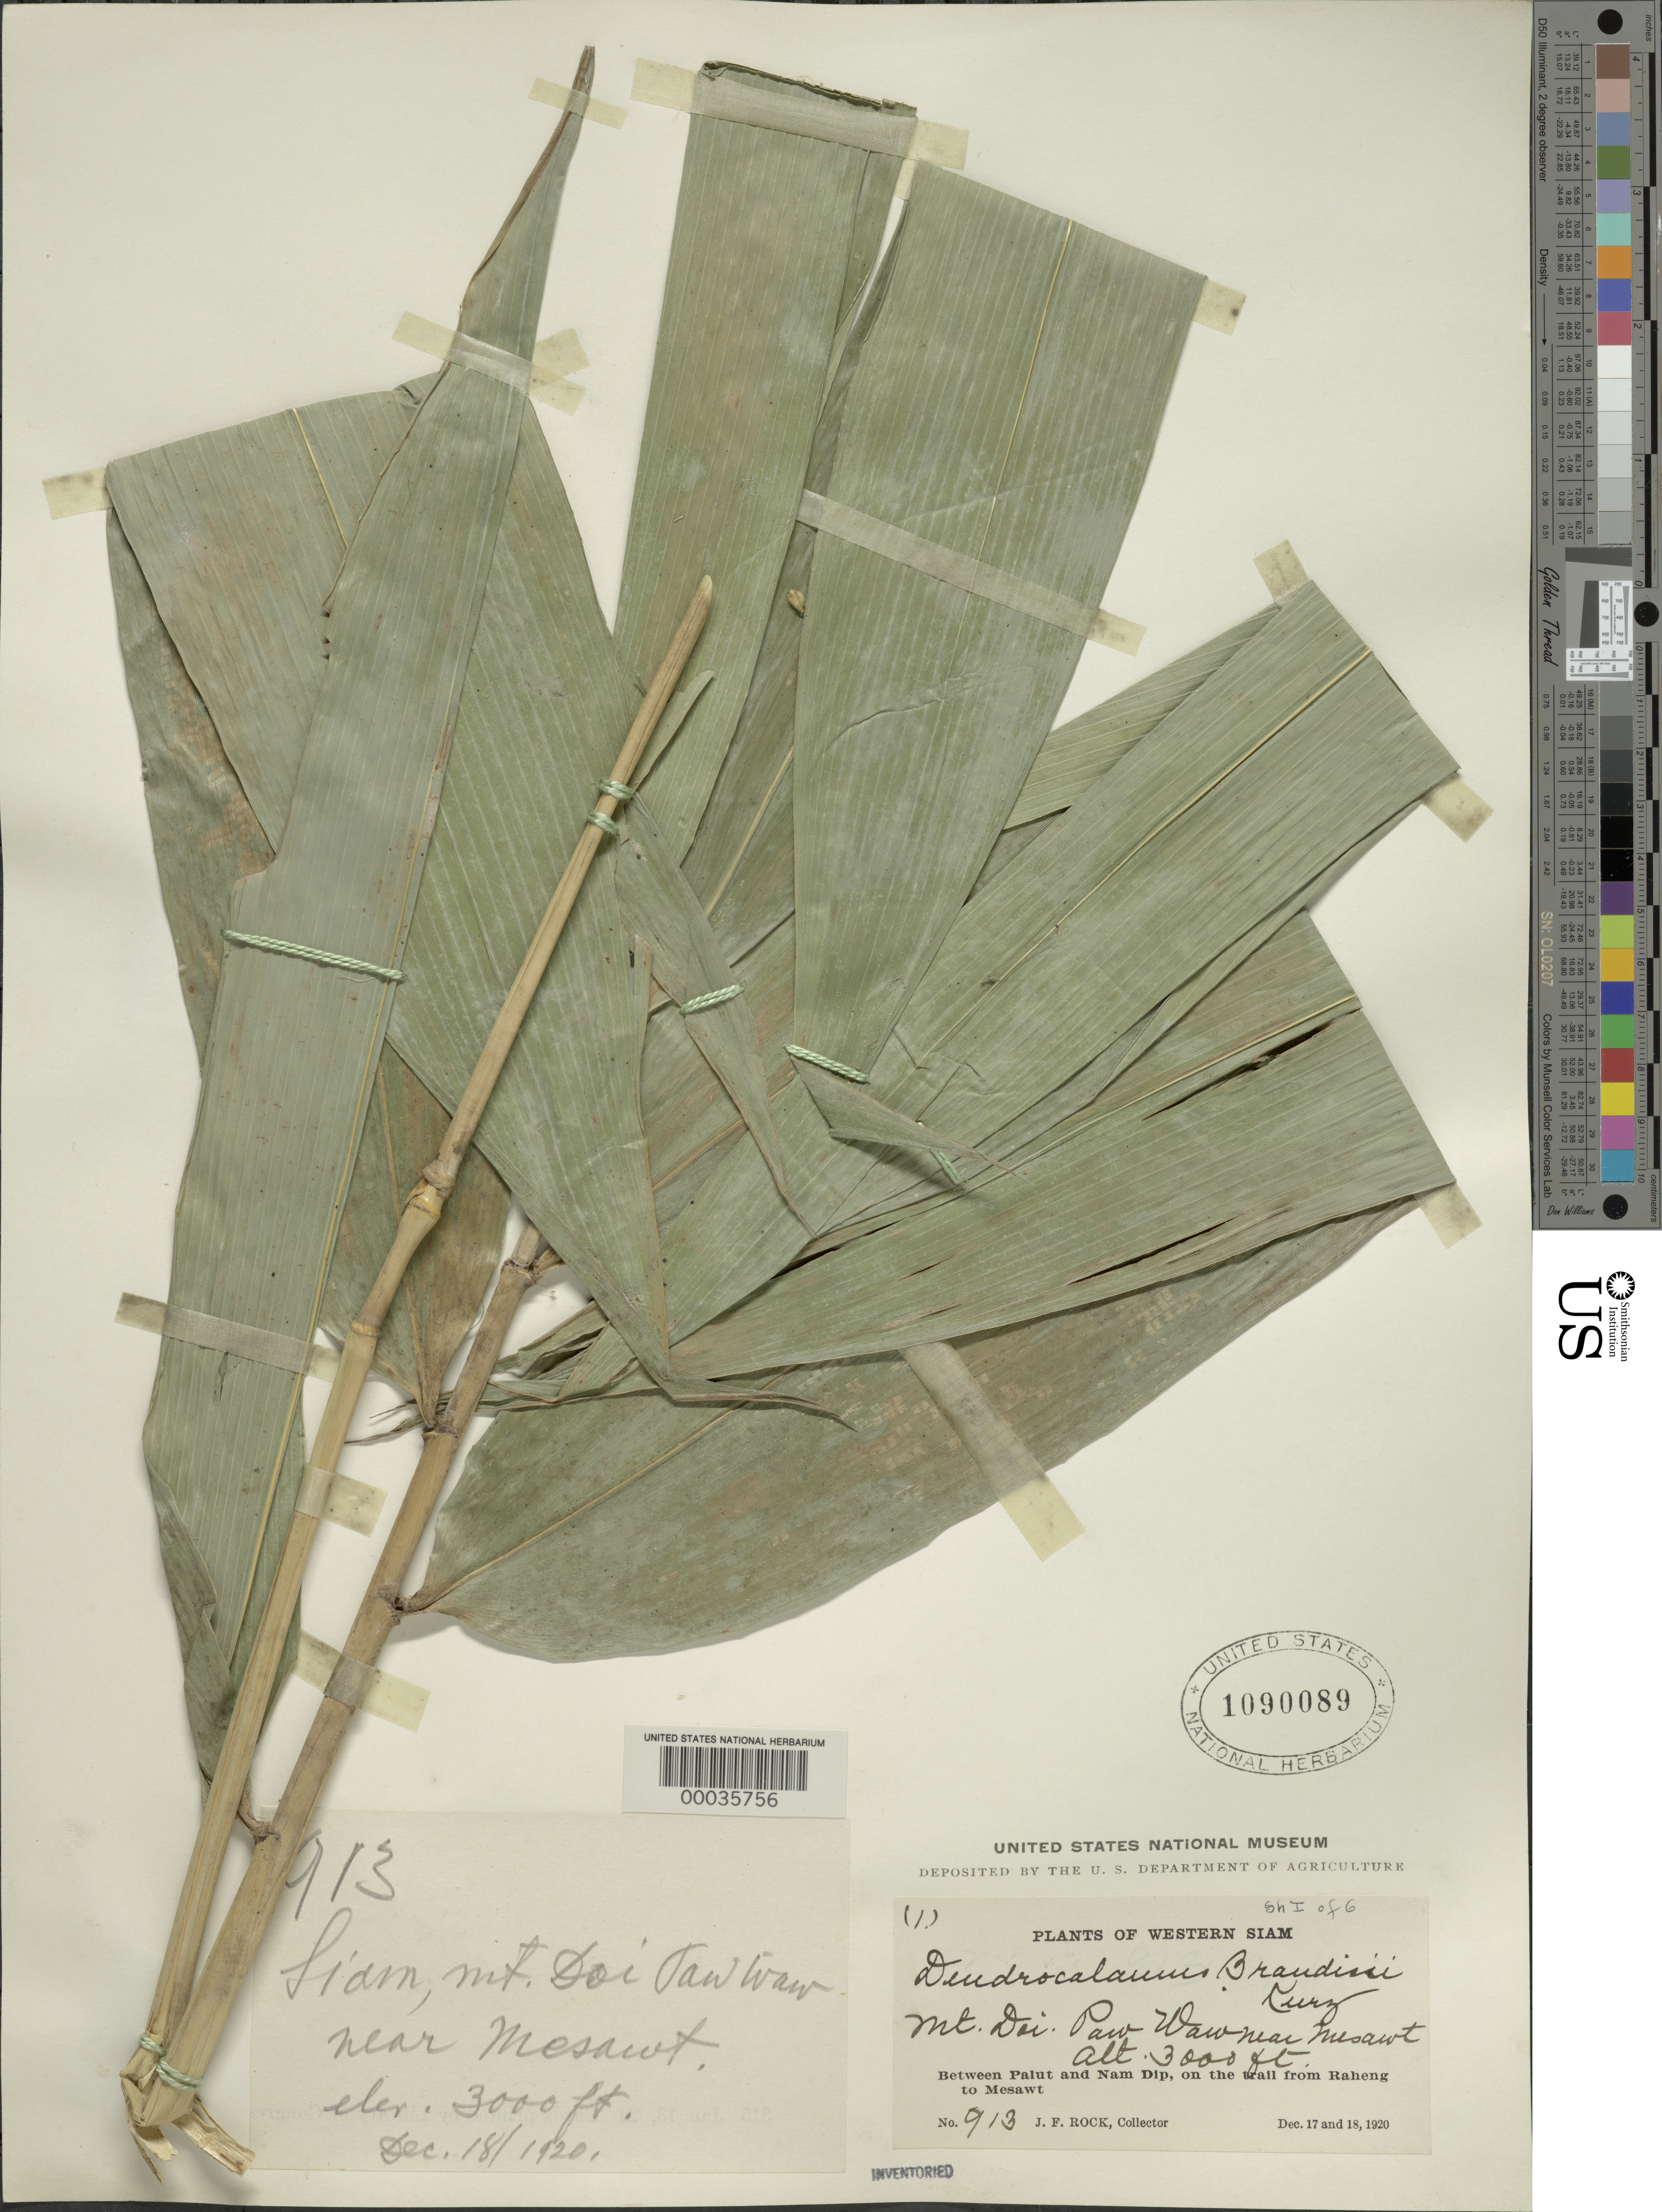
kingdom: Plantae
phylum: Tracheophyta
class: Liliopsida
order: Poales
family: Poaceae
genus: Dendrocalamus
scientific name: Dendrocalamus brandisii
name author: (Munro) Kurz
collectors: J. F. Rock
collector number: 913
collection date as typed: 17 Dec 1920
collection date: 1920-12-17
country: Thailand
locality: Palut, nam dip, raheng, mesawt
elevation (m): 915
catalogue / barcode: US 1090089